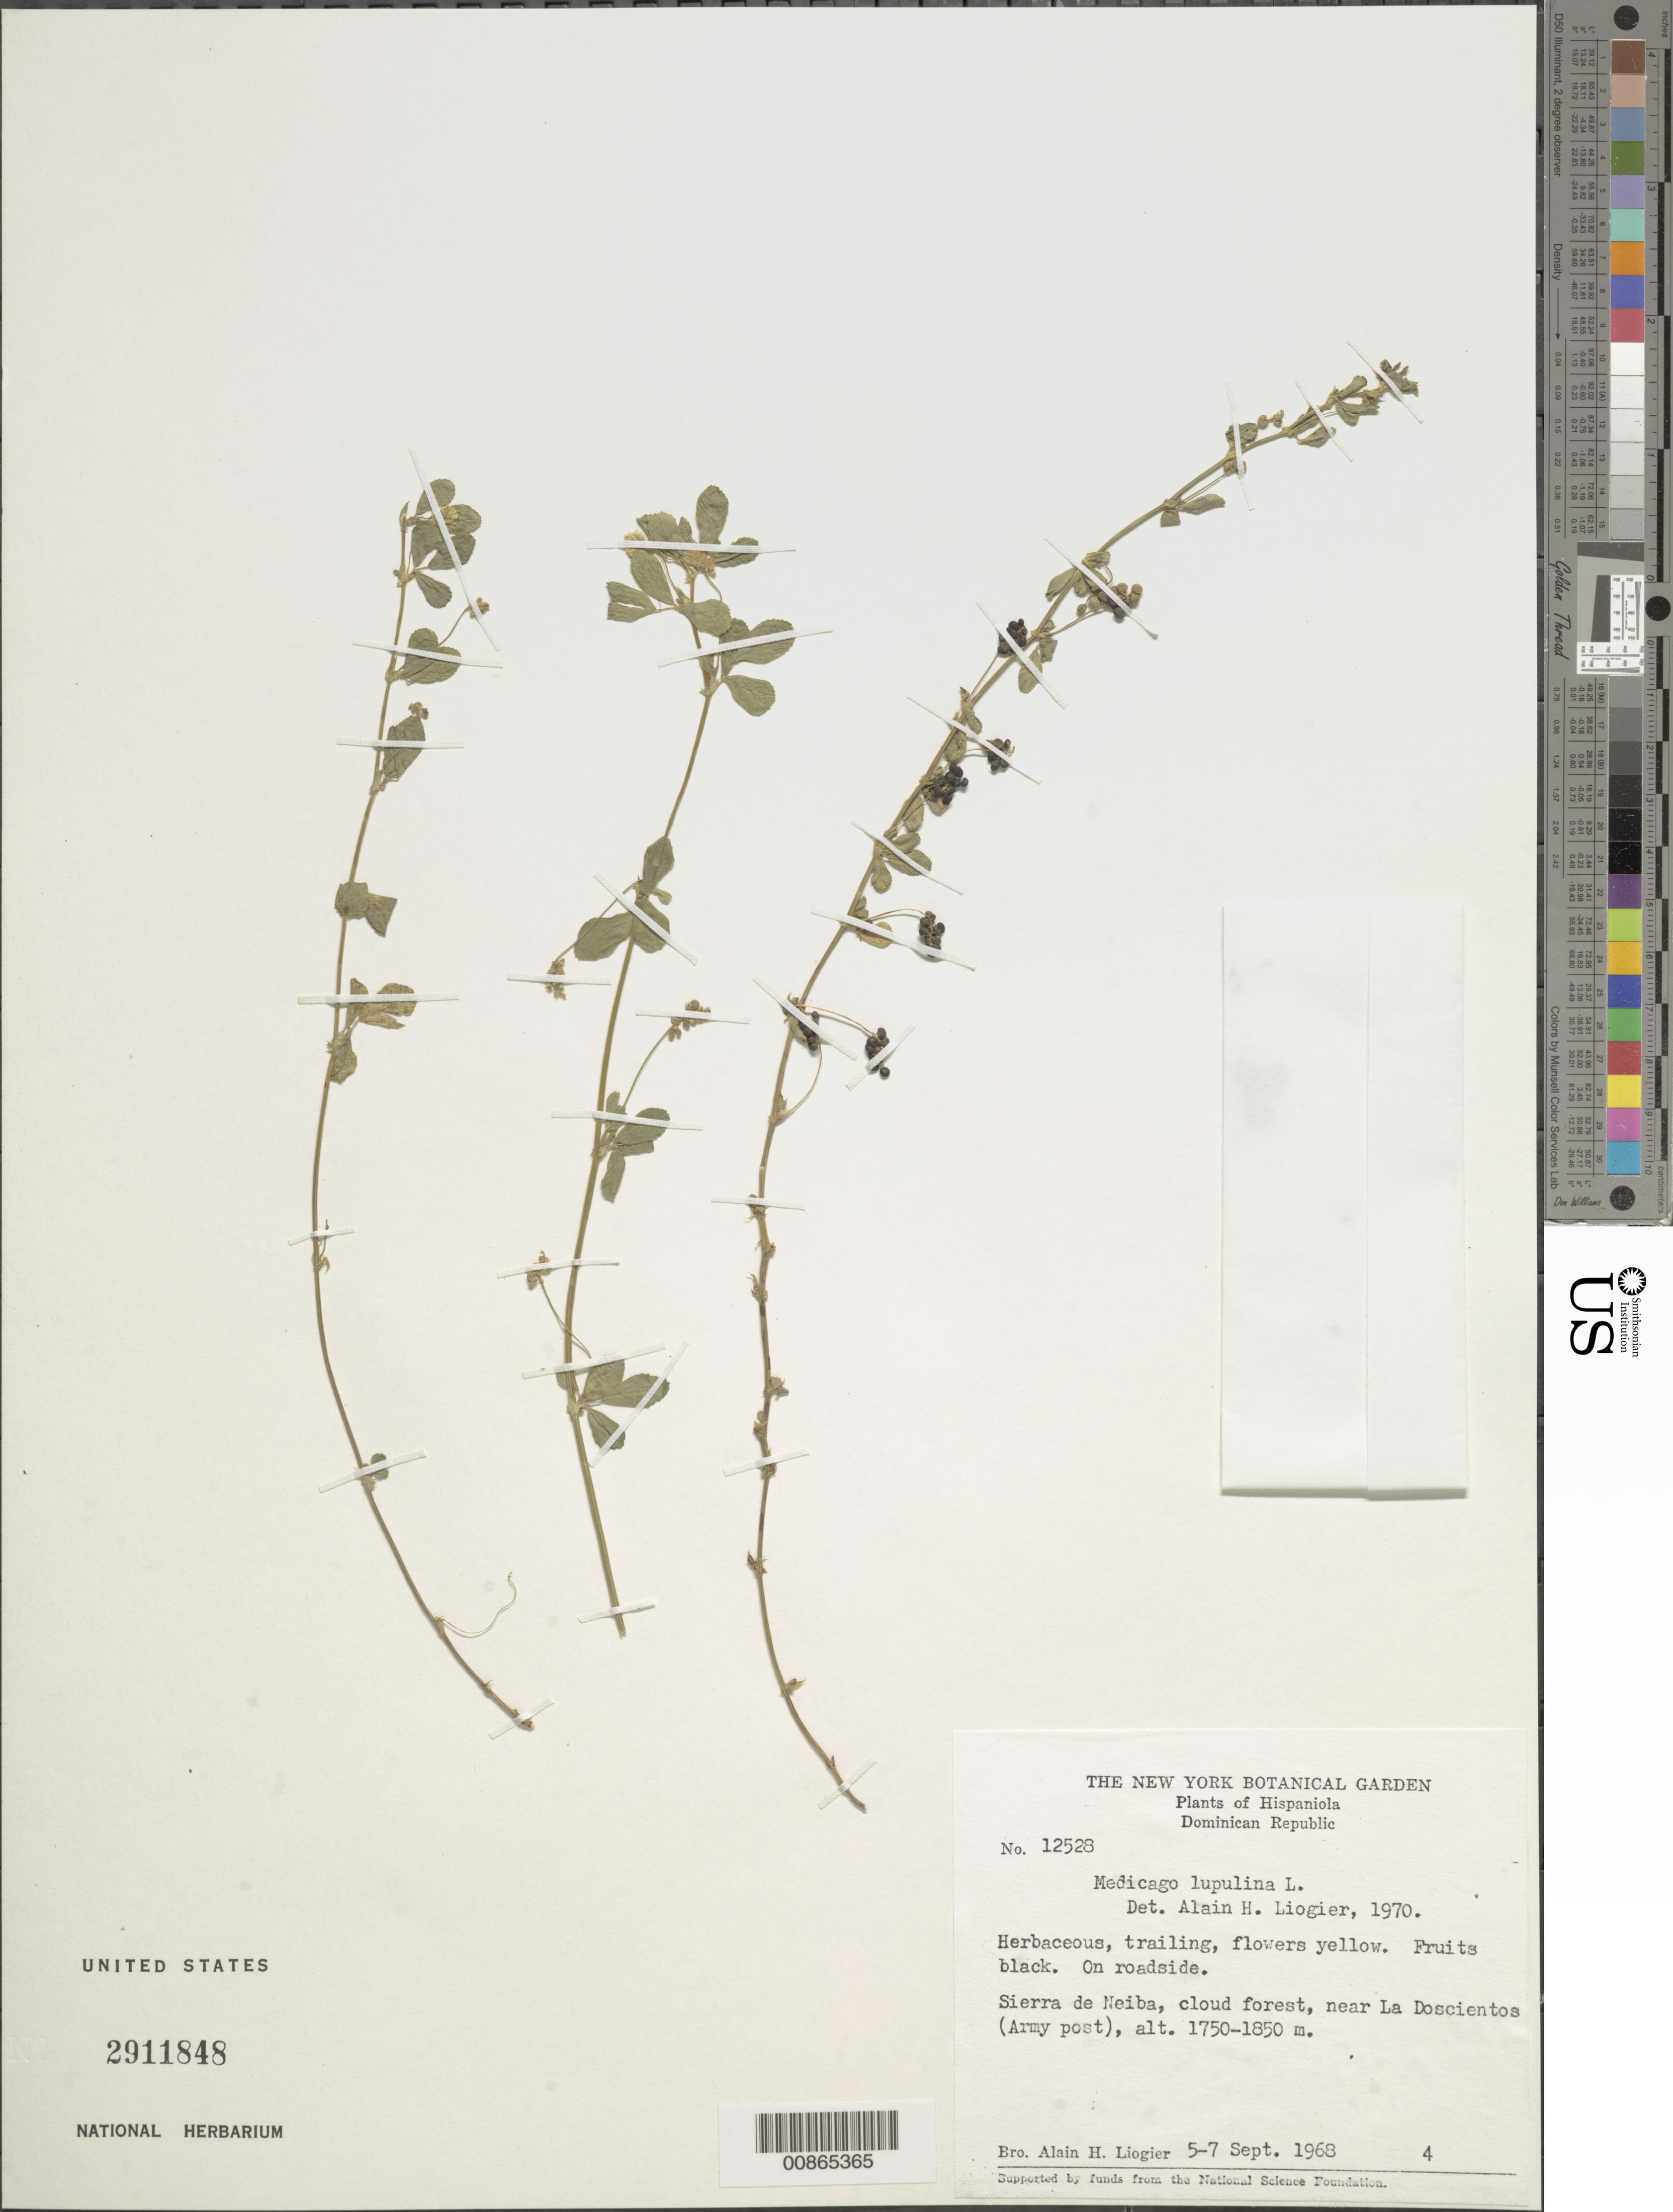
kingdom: Plantae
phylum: Tracheophyta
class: Magnoliopsida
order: Fabales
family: Fabaceae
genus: Medicago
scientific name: Medicago lupulina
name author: L.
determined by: Liogier, Alain H.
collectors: A. H. Liogier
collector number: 12528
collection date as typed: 05 Sep 1968 to 07 Sep 1968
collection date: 1968-09-05/1968-09-07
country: Dominican Republic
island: Hispaniola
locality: Sierra de Neiba, near La Doscientos (Army Post).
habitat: On roadside. Cloud forest.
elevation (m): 1750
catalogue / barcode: US 2911848